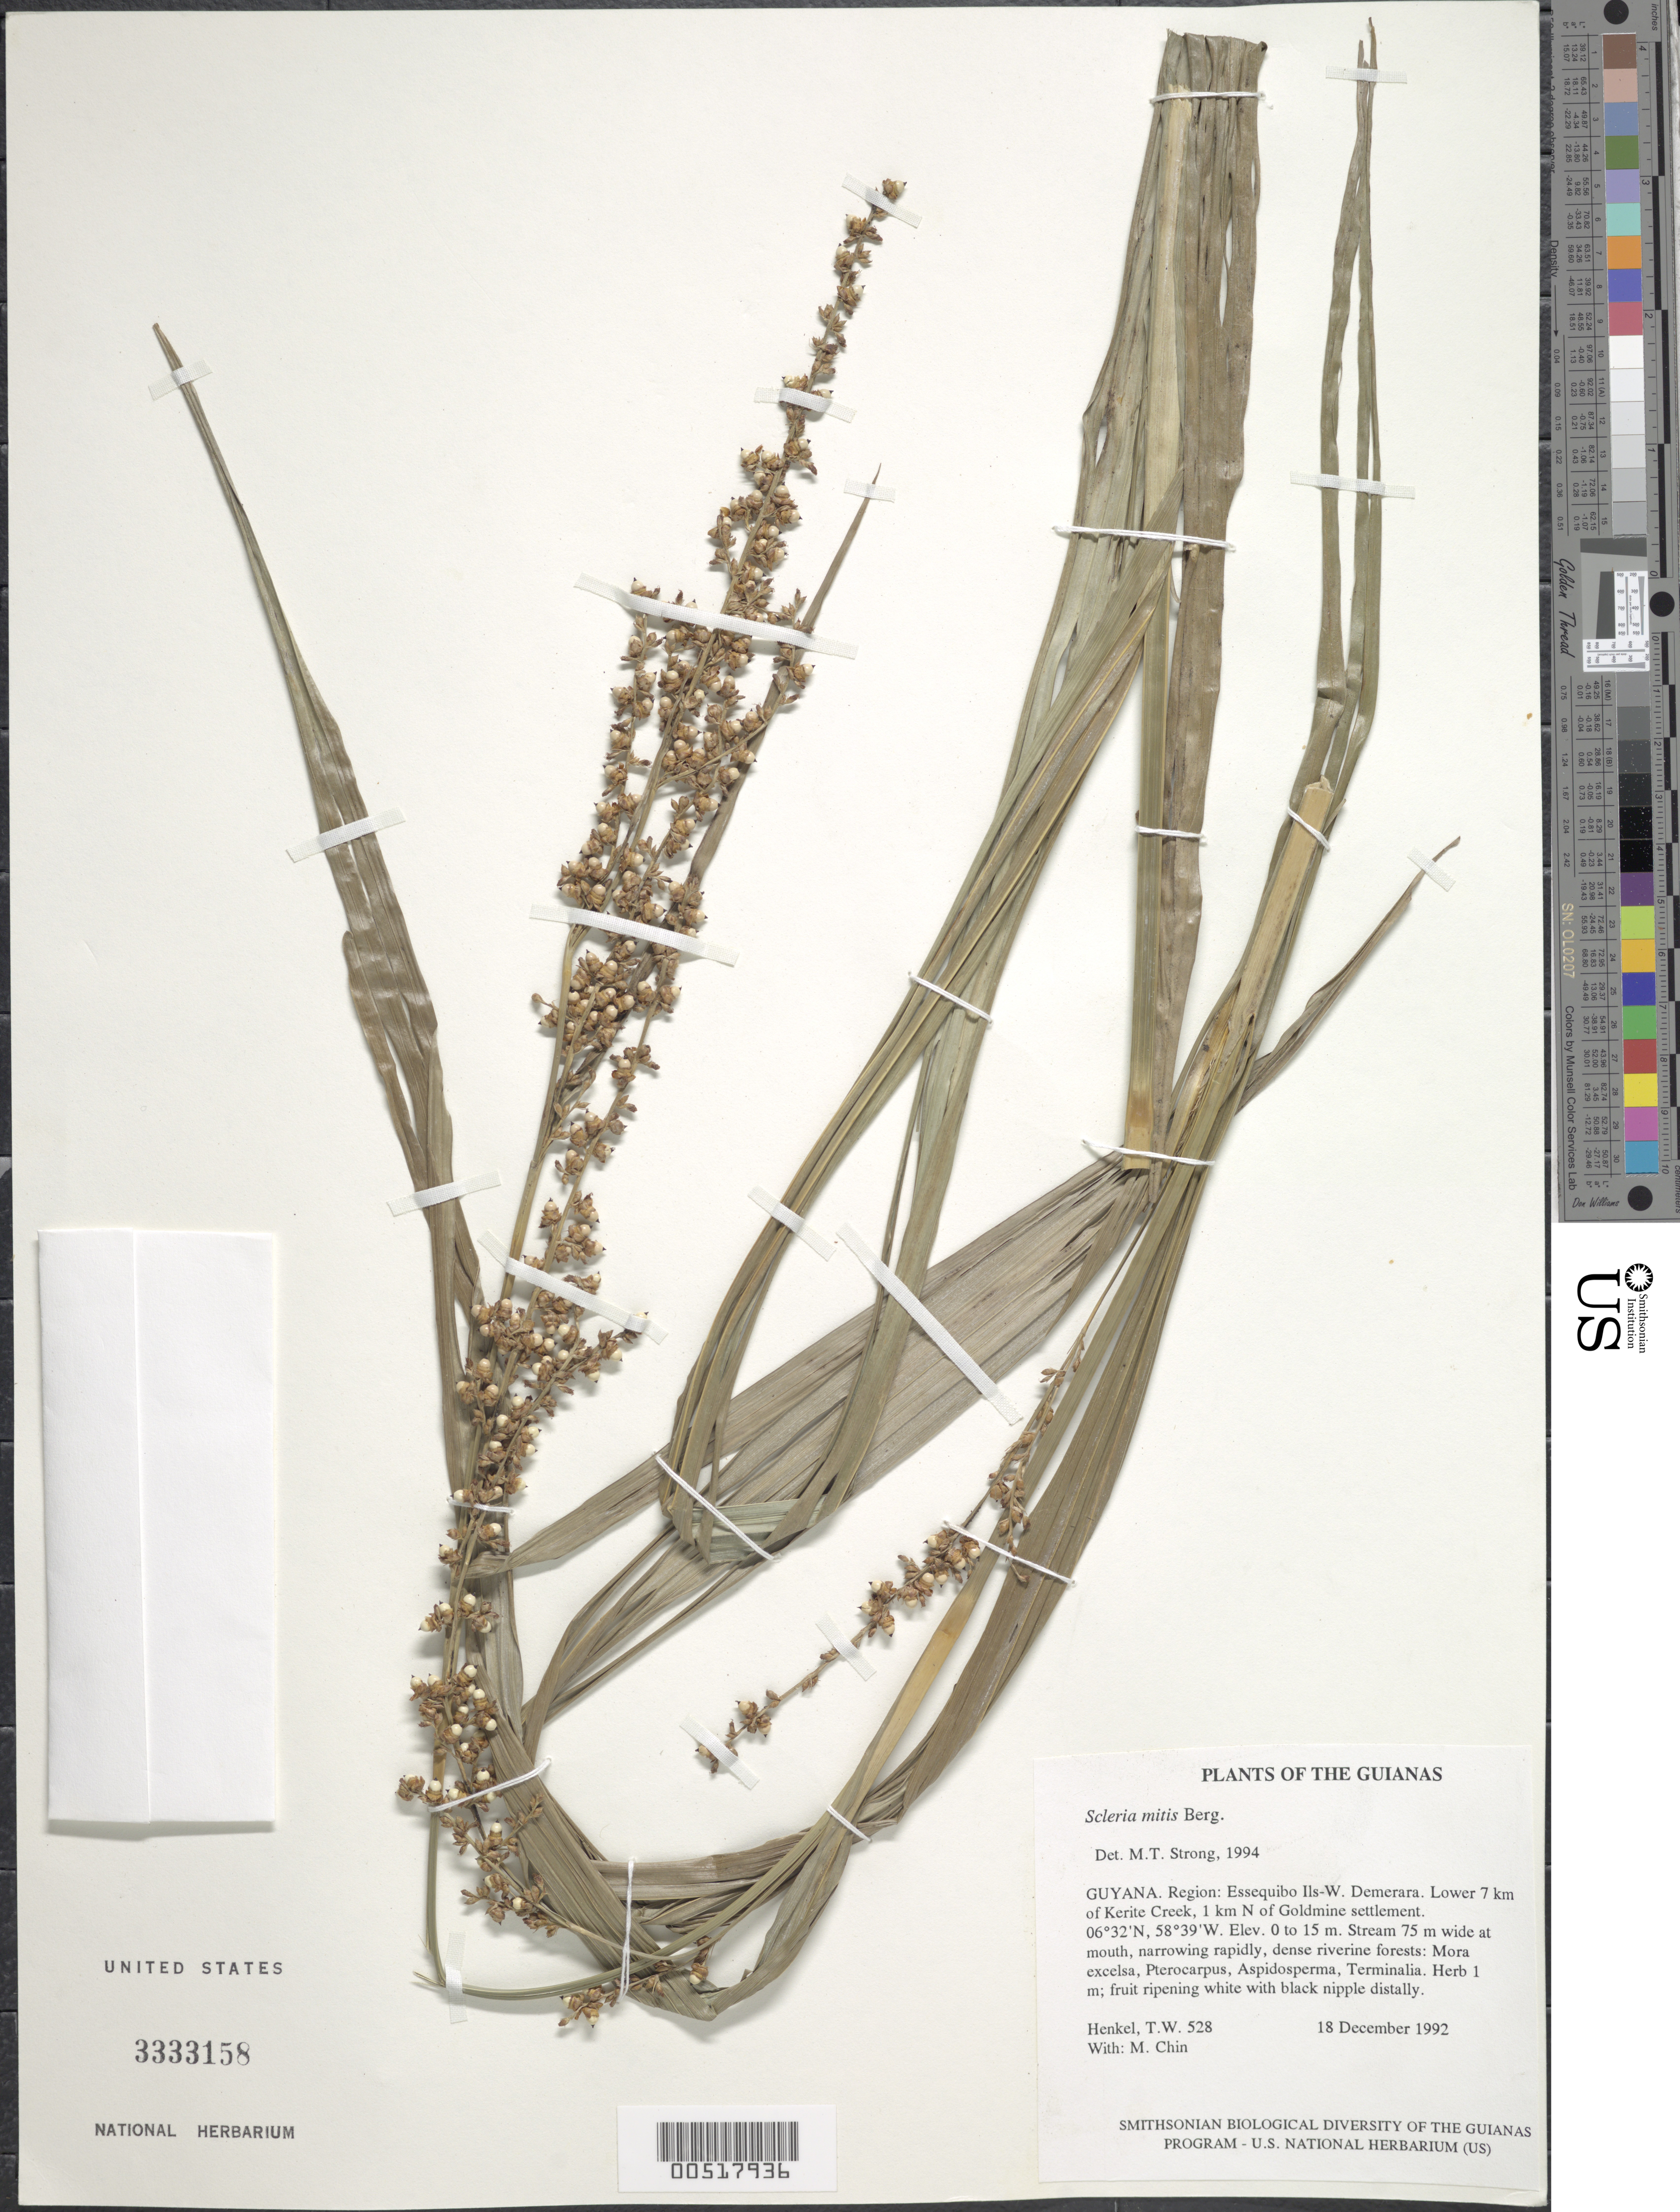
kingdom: Plantae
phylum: Tracheophyta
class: Liliopsida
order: Poales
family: Cyperaceae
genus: Scleria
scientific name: Scleria mitis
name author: P.J. Bergius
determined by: Strong, M. T., (US), Smithsonian Institution - National Museum of Natural History (UNITED STATES)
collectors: T. Henkel & M. Chin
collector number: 528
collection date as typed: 18 December 1992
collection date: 1992-12-18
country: Guyana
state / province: Essequibo Isl-W. Demerara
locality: Lower 7 km of Kerite Creek, 1 km N of Goldmine settlement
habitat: Stream 75 m wide at mouth, narrowing rapidly, dense riverine forests: Mora excelsa, Pterocarpus, Aspidosperma, Terminalia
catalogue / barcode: US 3333158